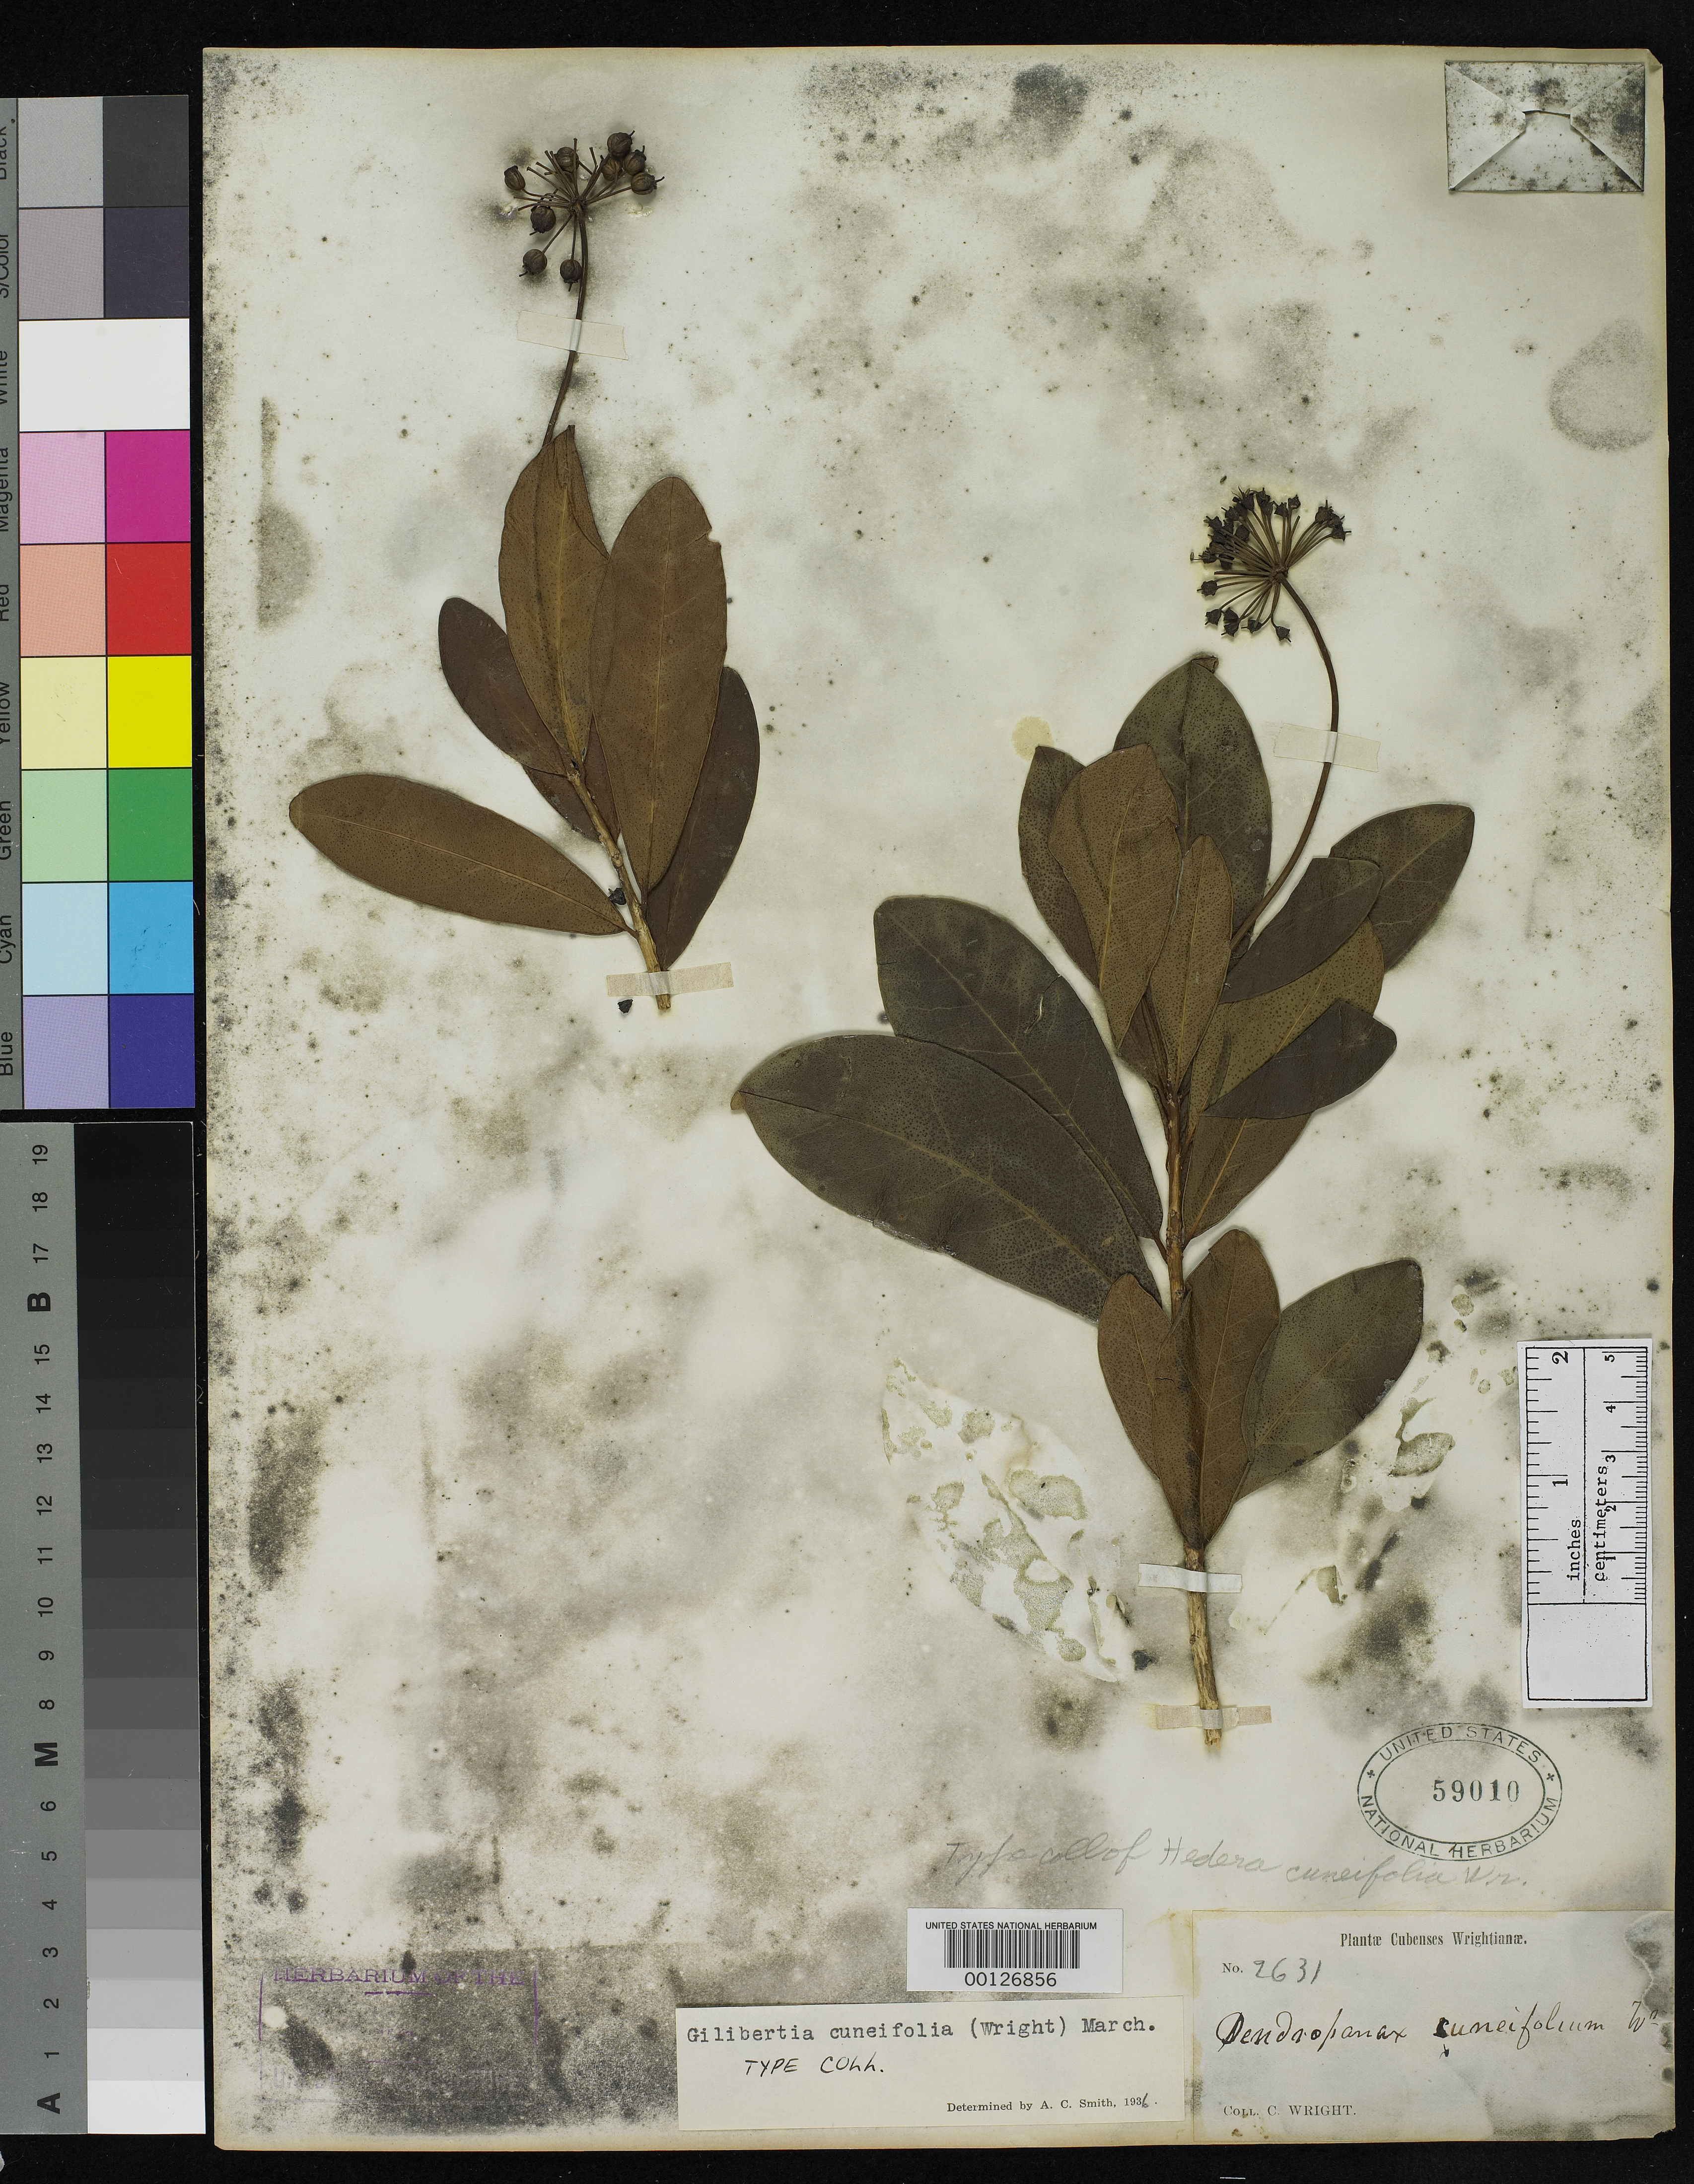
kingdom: Plantae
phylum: Tracheophyta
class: Magnoliopsida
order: Apiales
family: Araliaceae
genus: Hedera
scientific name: Hedera cuneifolia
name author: C. Wright in Griseb.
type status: Isotype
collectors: C. Wright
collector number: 2631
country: Cuba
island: Greater Antilles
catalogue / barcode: US 59010